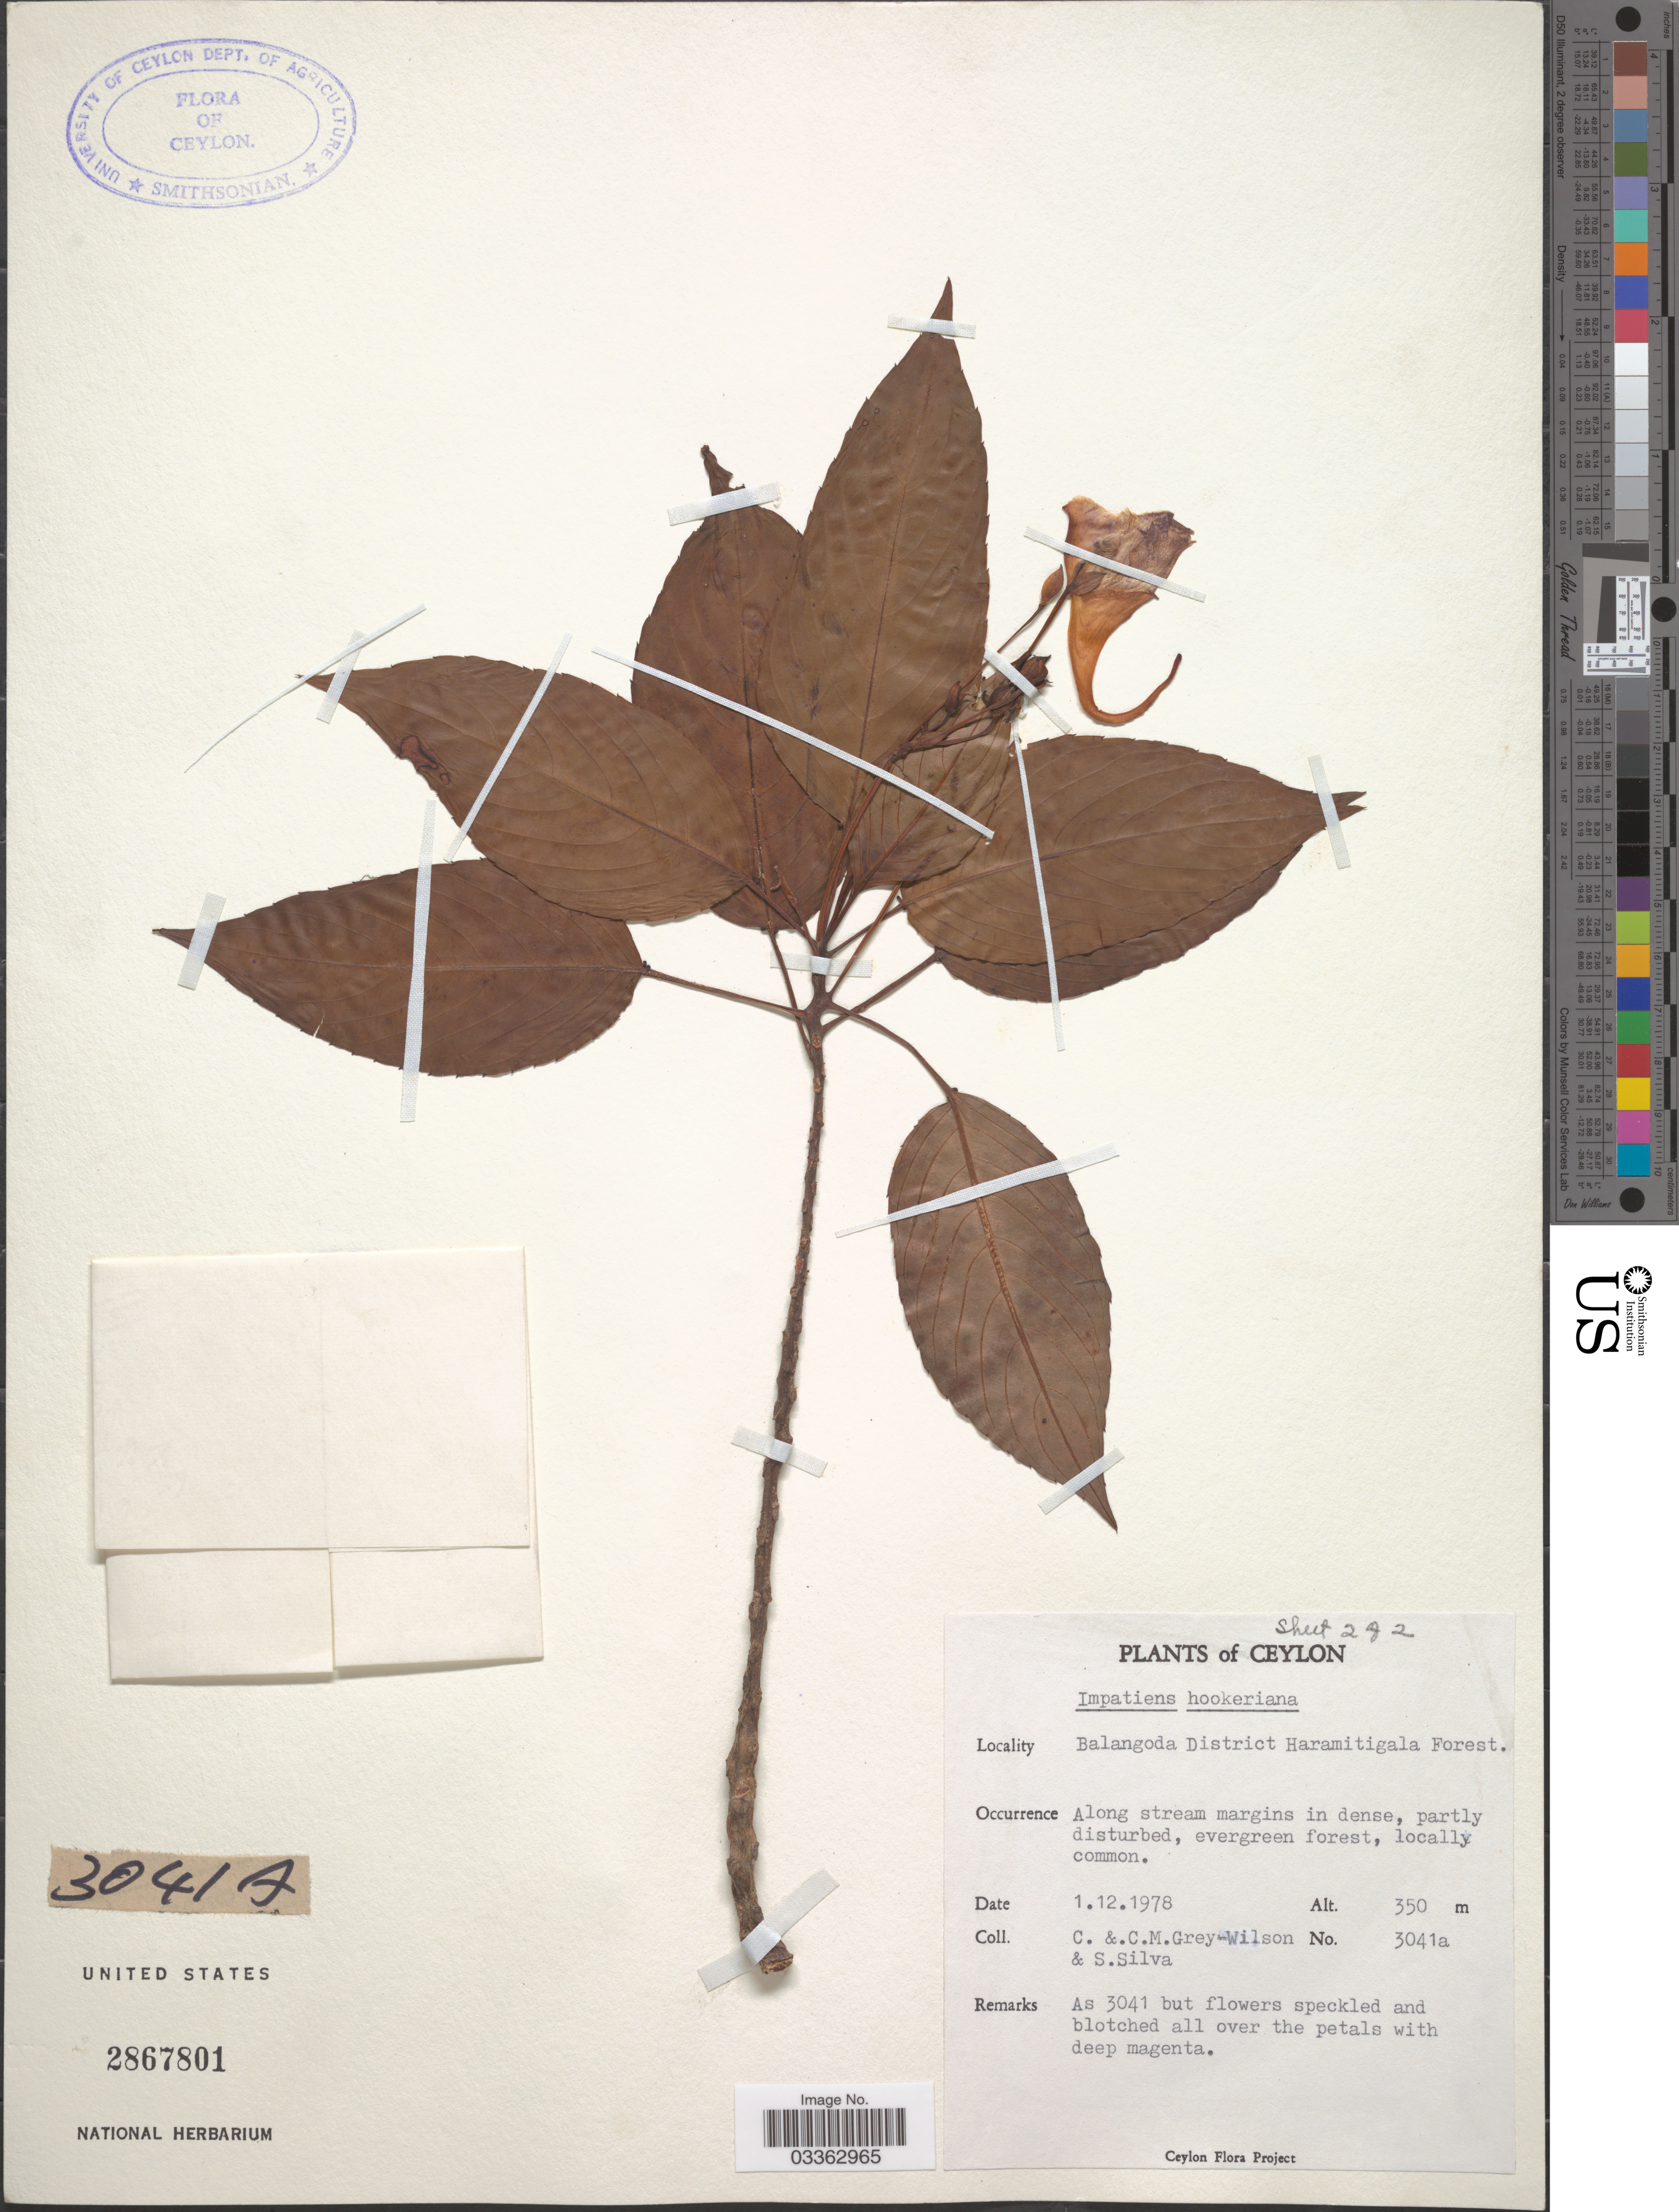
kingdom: Plantae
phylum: Tracheophyta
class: Magnoliopsida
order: Ericales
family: Balsaminaceae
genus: Impatiens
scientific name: Impatiens hookeriana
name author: H. Lév.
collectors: C. Grey-Wilson, C. Grey-Wilson & S. Silva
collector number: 3041a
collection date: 1978-12-01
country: Sri Lanka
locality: Ceylon. Balangoda District Haramitigala Forest.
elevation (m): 350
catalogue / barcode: US 2867801